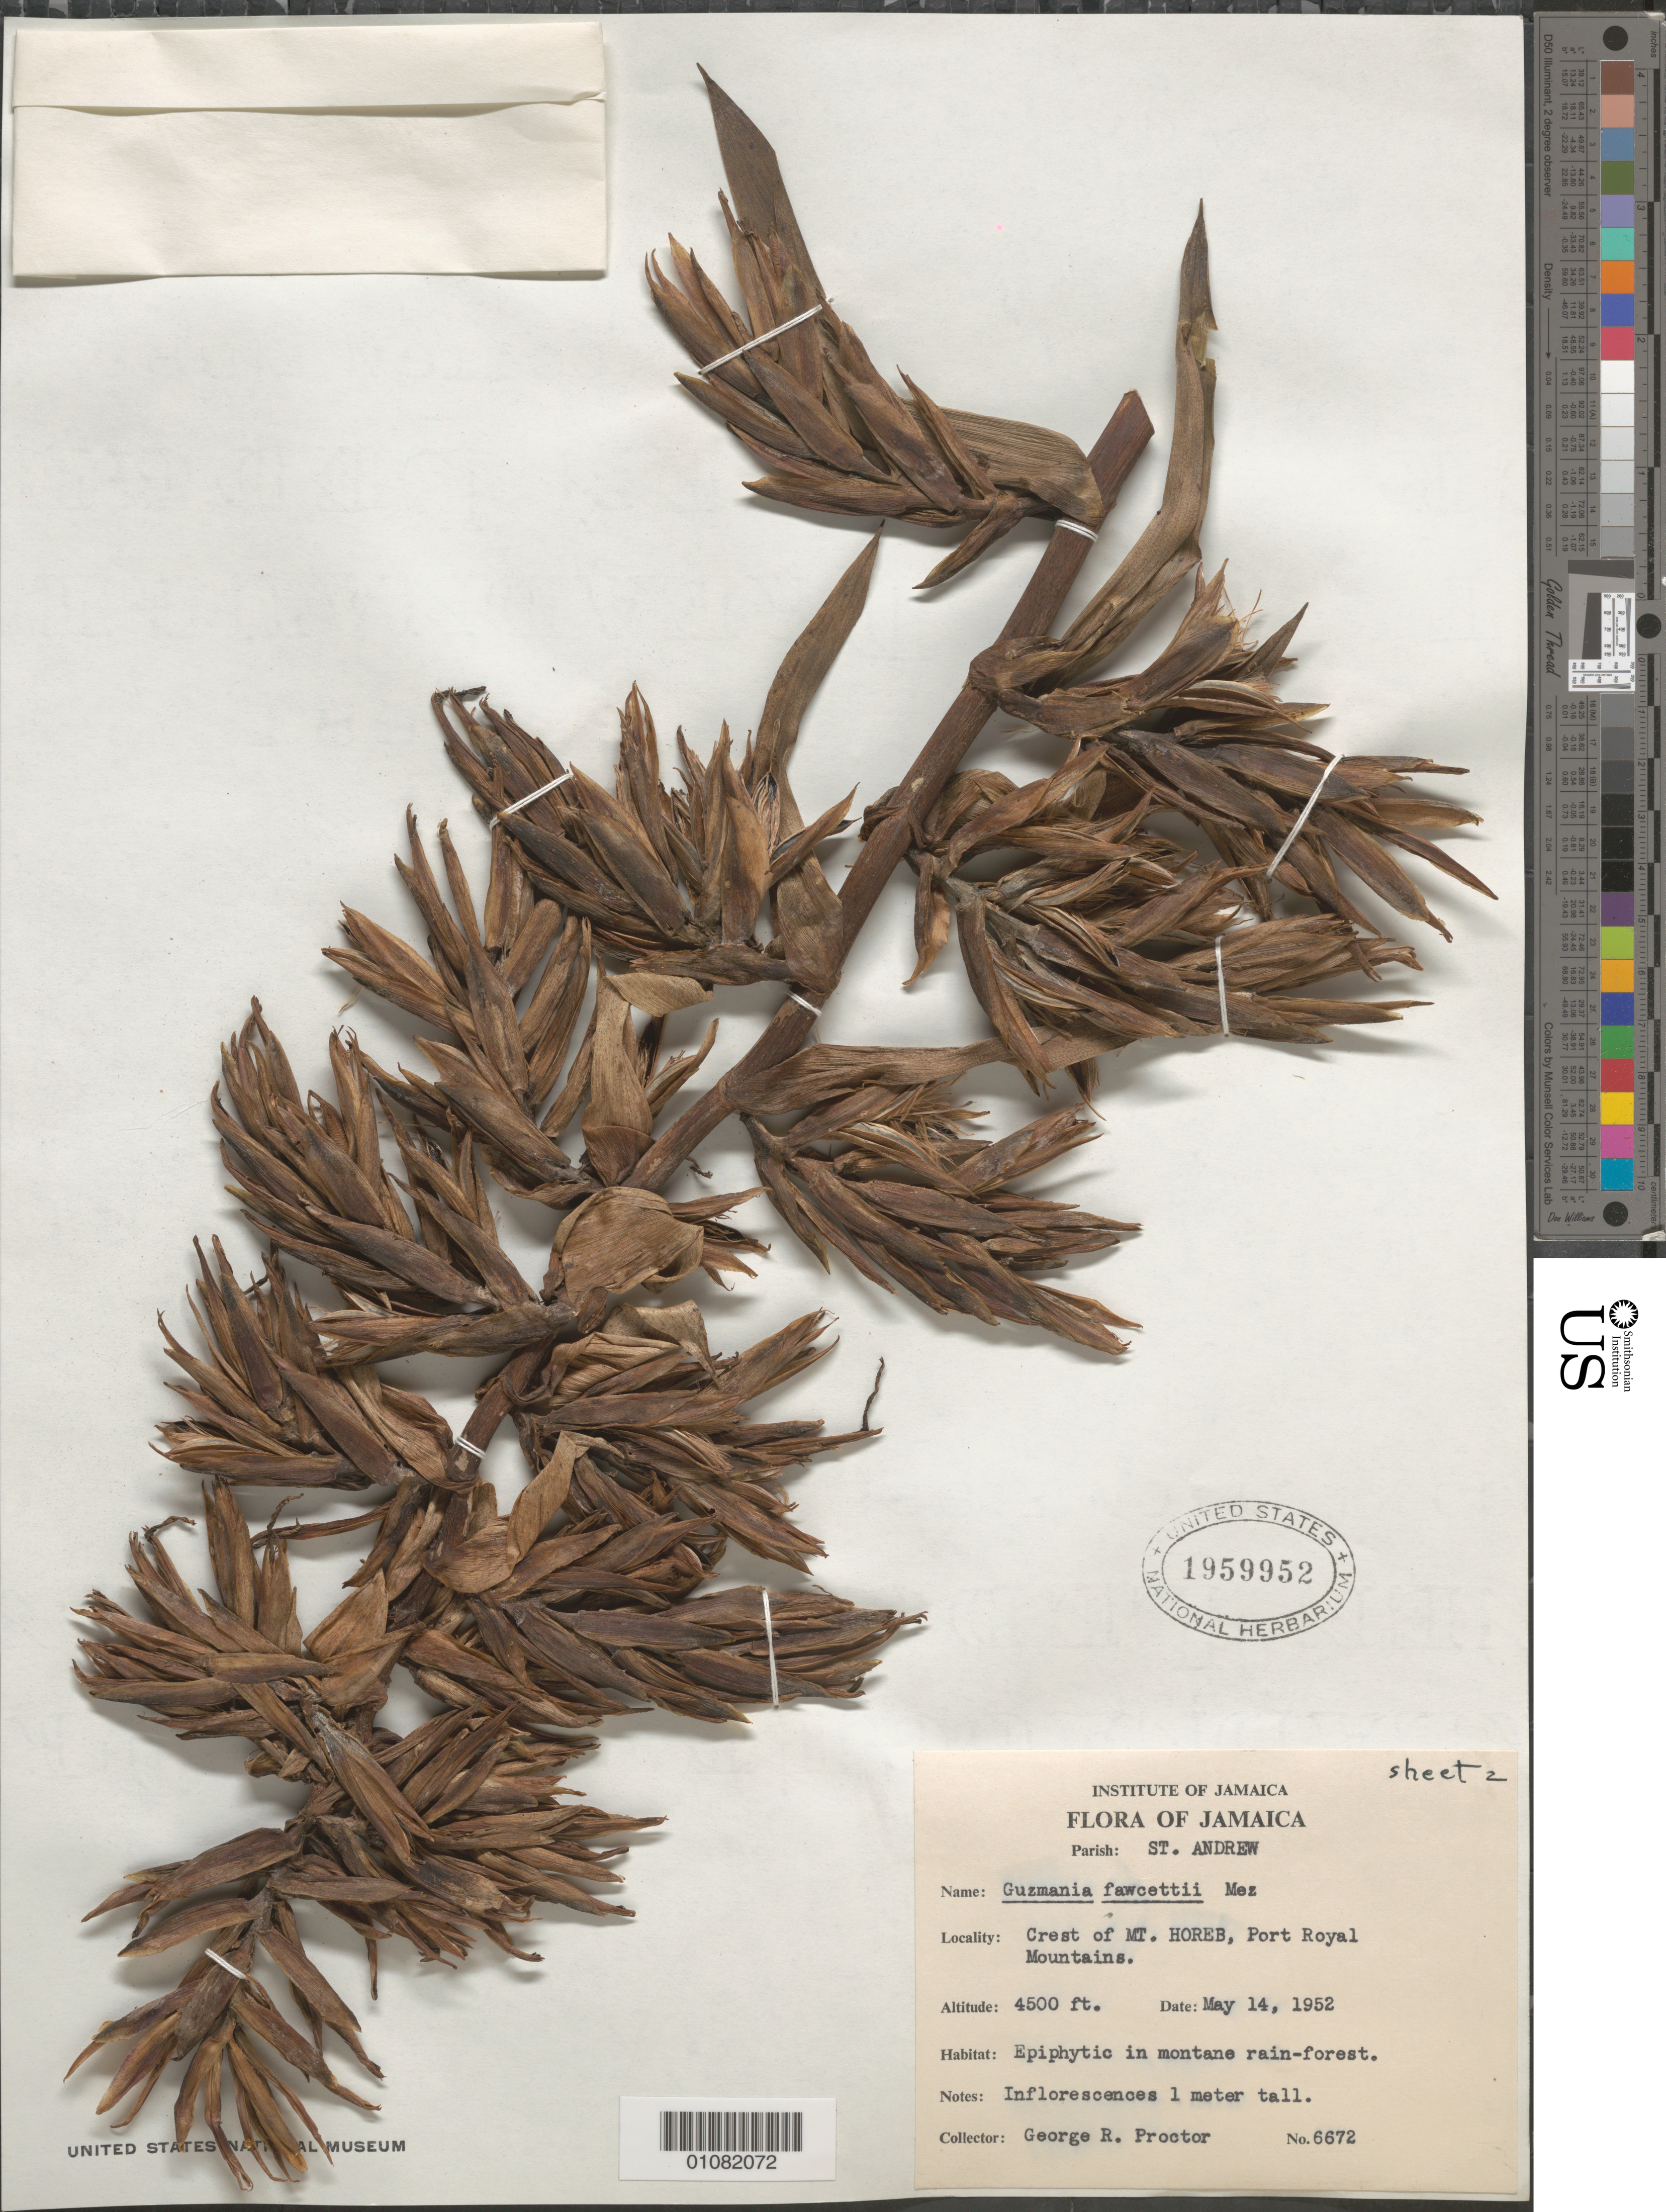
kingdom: Plantae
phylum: Tracheophyta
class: Liliopsida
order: Poales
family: Bromeliaceae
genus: Guzmania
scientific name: Guzmania fawcettii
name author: Mez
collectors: G. R. Proctor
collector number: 6672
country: Jamaica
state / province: Saint Andrew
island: Jamaica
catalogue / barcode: US 1959952